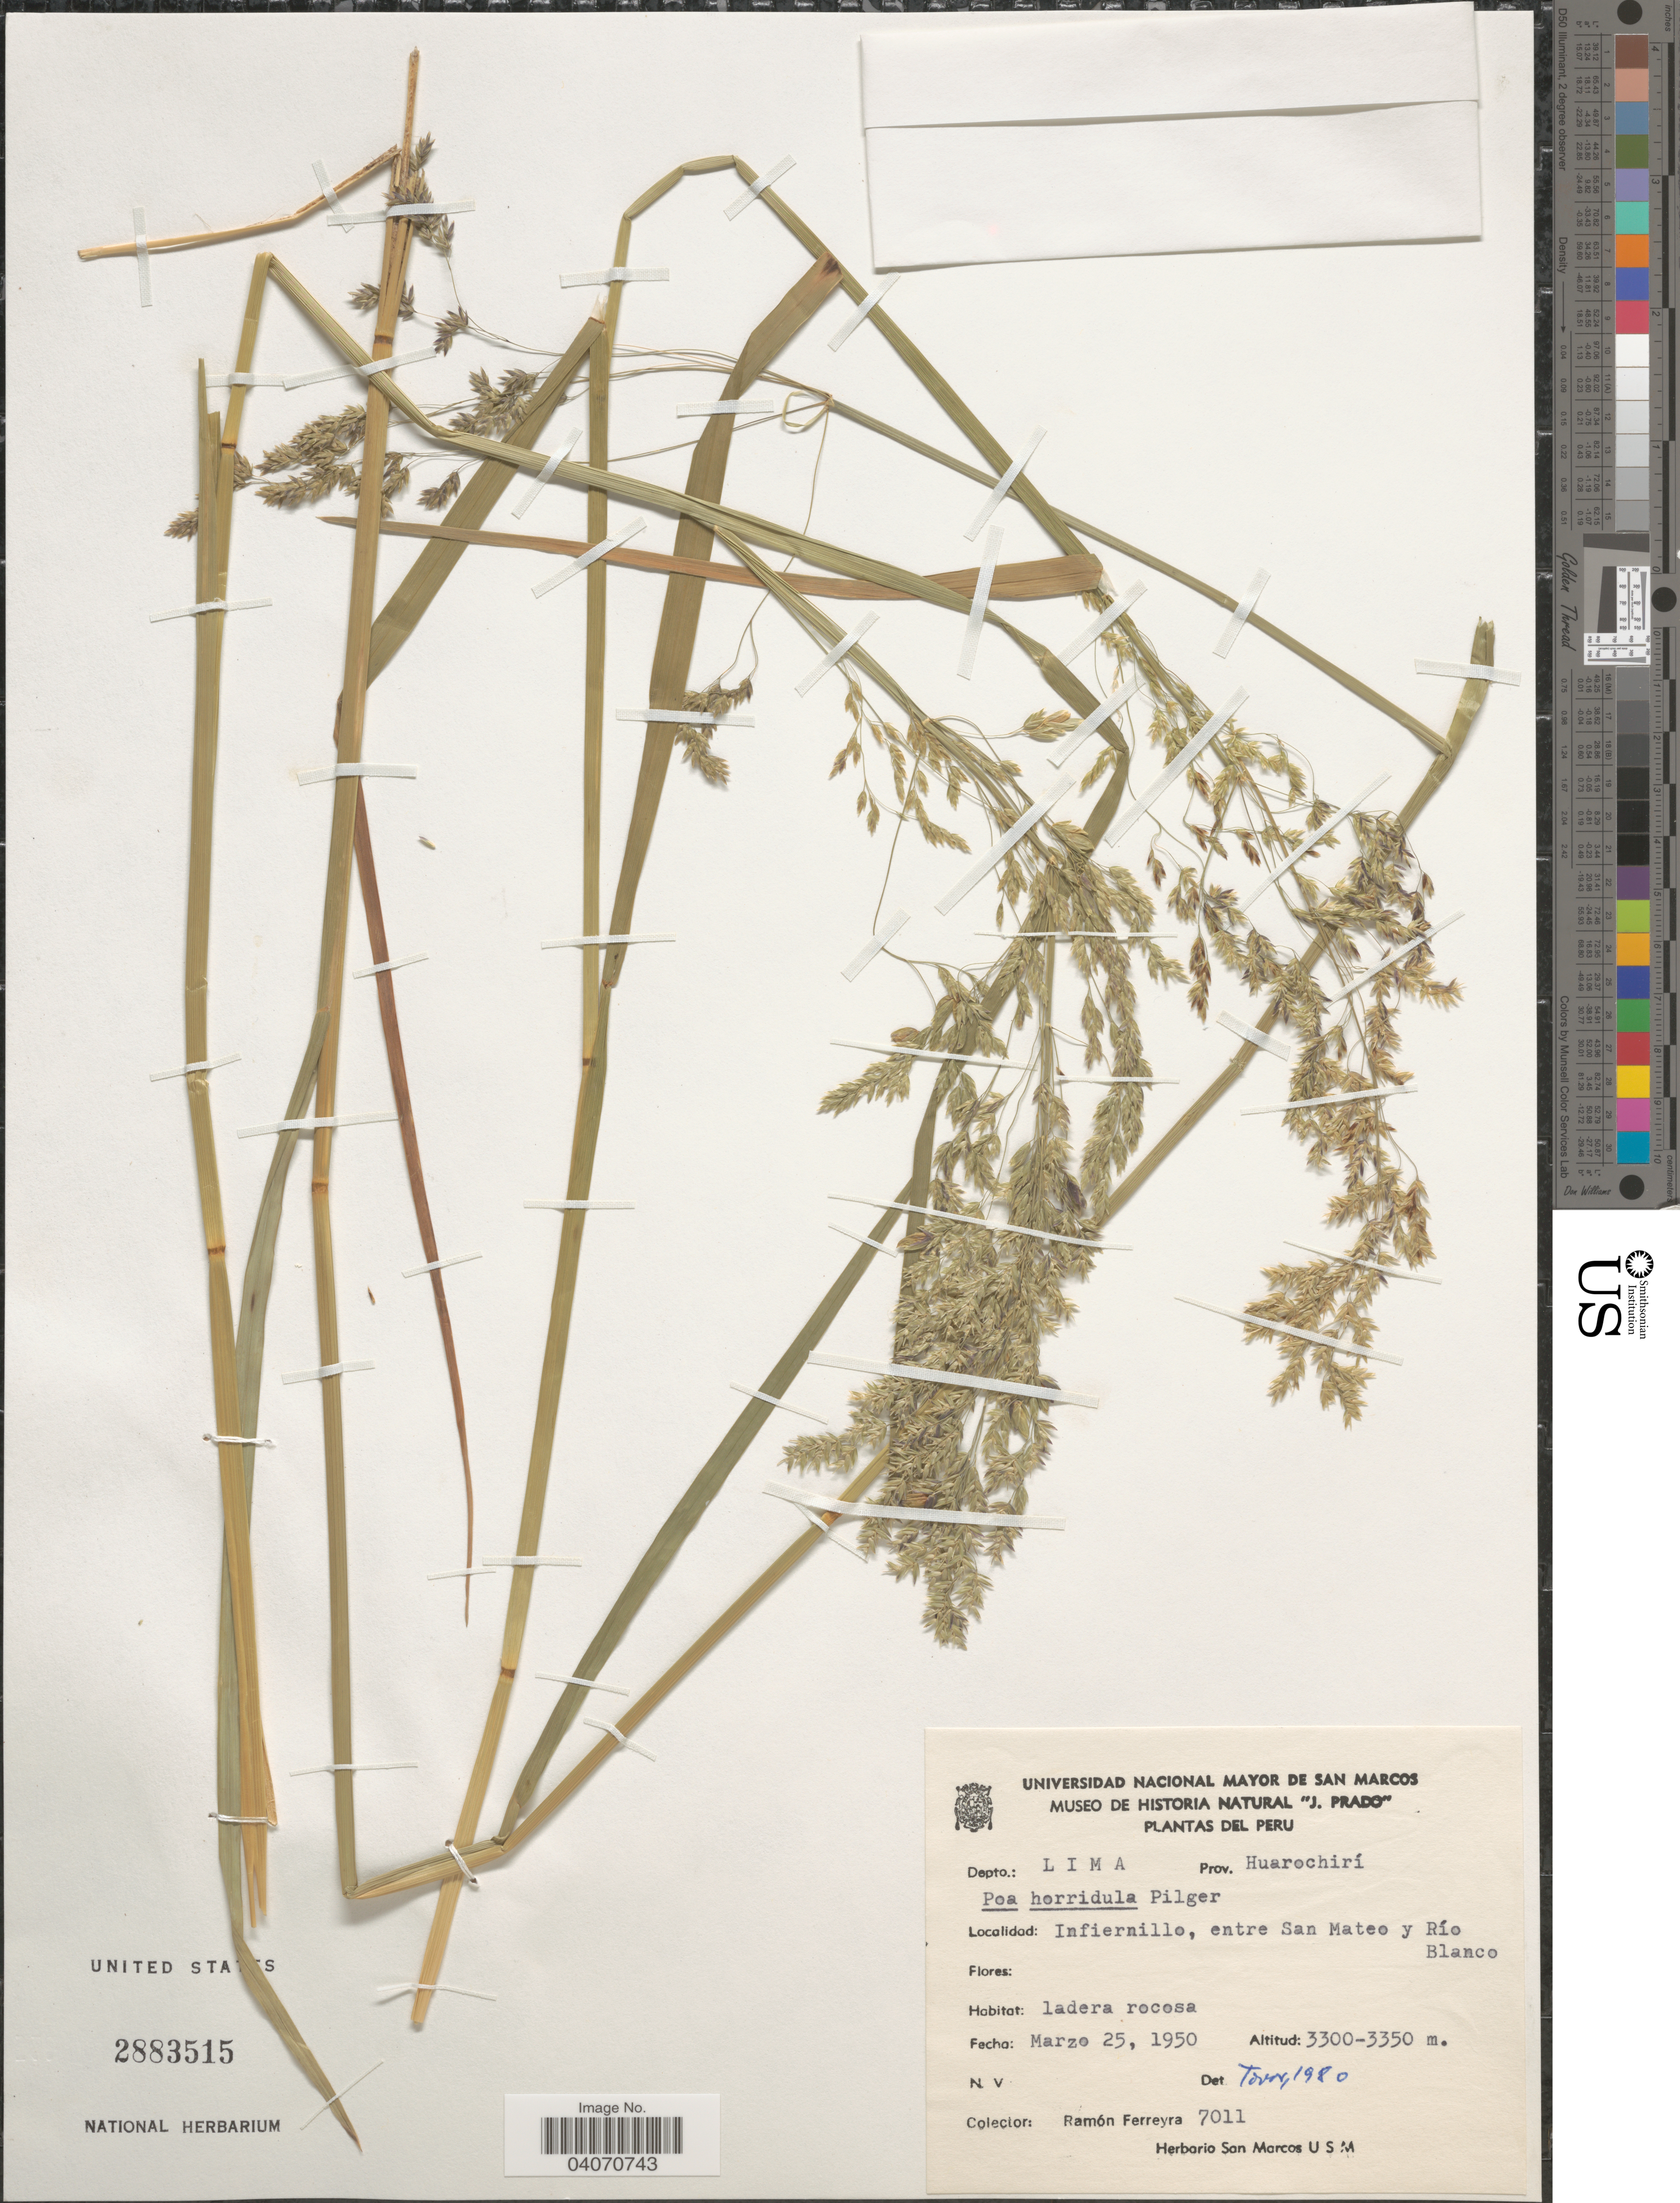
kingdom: Plantae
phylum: Tracheophyta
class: Liliopsida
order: Poales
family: Poaceae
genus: Poa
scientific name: Poa horridula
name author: Pilg.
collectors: R. A. Ferreyra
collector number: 7011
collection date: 1950-03-25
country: Peru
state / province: Lima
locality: Depto.: Lima. Prov. Huarochirí. Infiernillo, entre San Mateo y Río Blanco.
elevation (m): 3300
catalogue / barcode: US 2883515